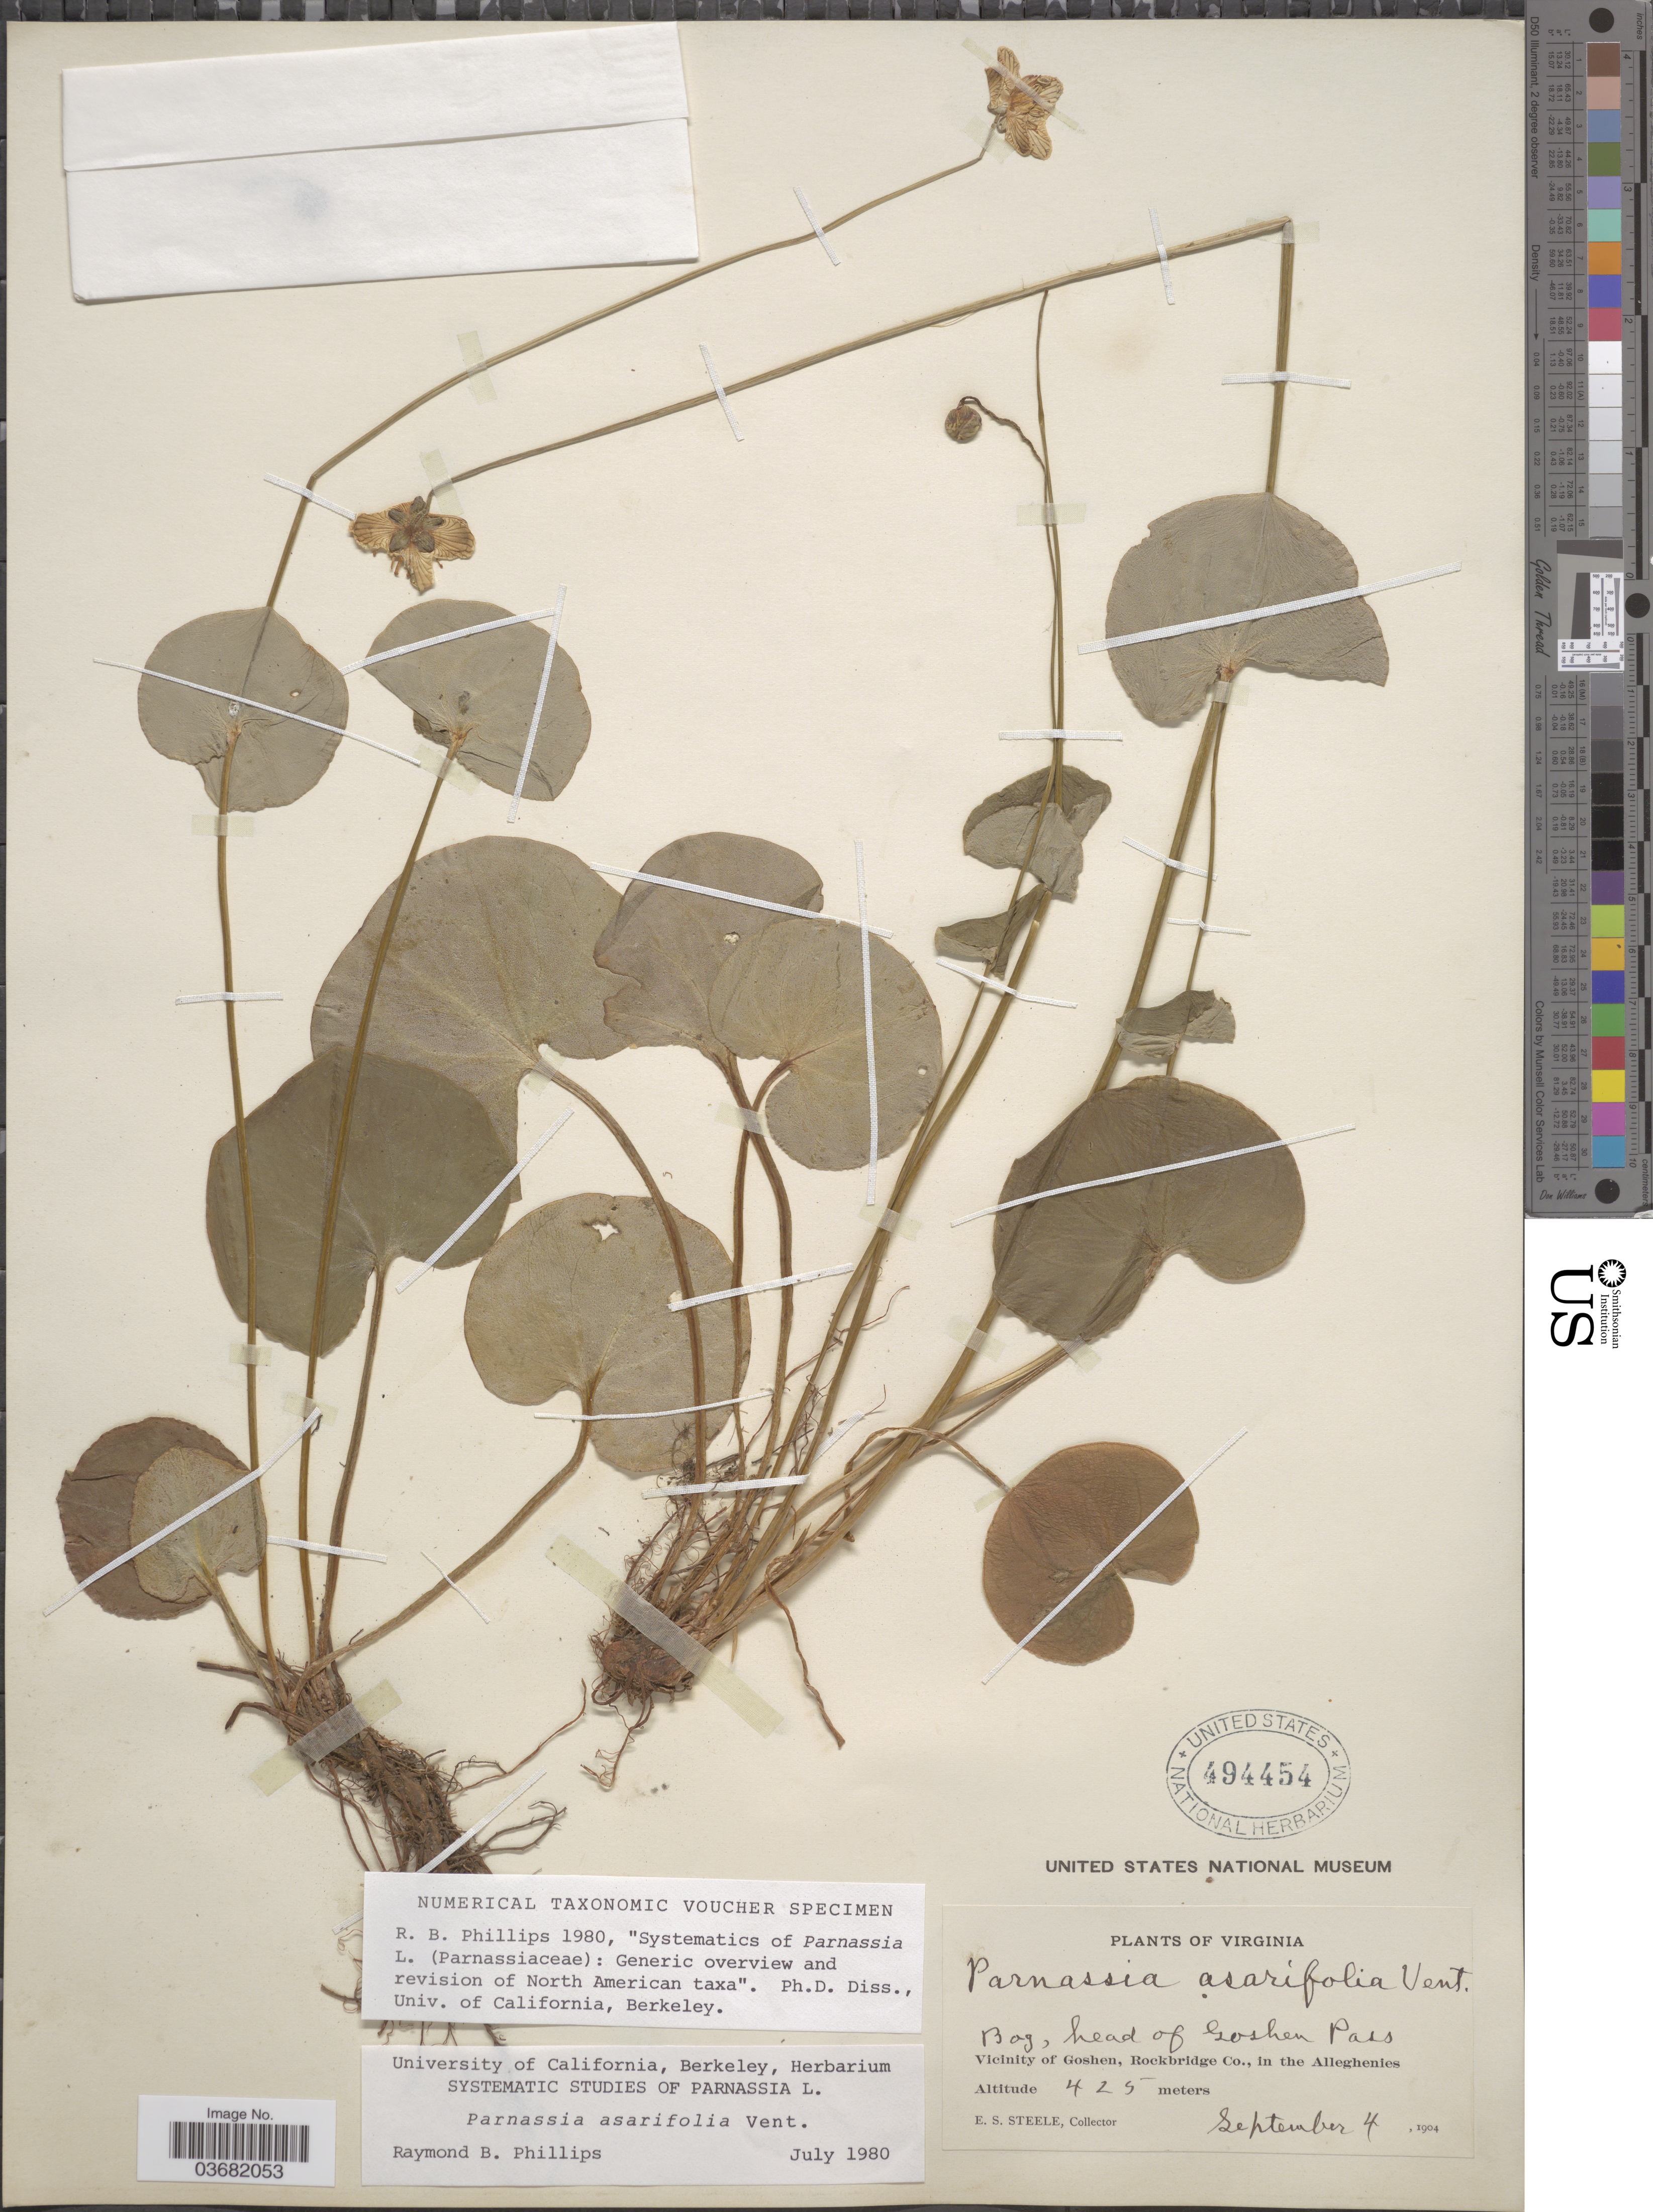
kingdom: Plantae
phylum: Tracheophyta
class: Magnoliopsida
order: Celastrales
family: Parnassiaceae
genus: Parnassia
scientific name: Parnassia asarifolia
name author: Vent.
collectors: E. Steele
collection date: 1904-09-04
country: United States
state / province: Virginia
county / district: Rockbridge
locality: Bog, head of Goshen Pass. Vicinity of Goshen, in the Alleghenies.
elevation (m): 425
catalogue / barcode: US 494454